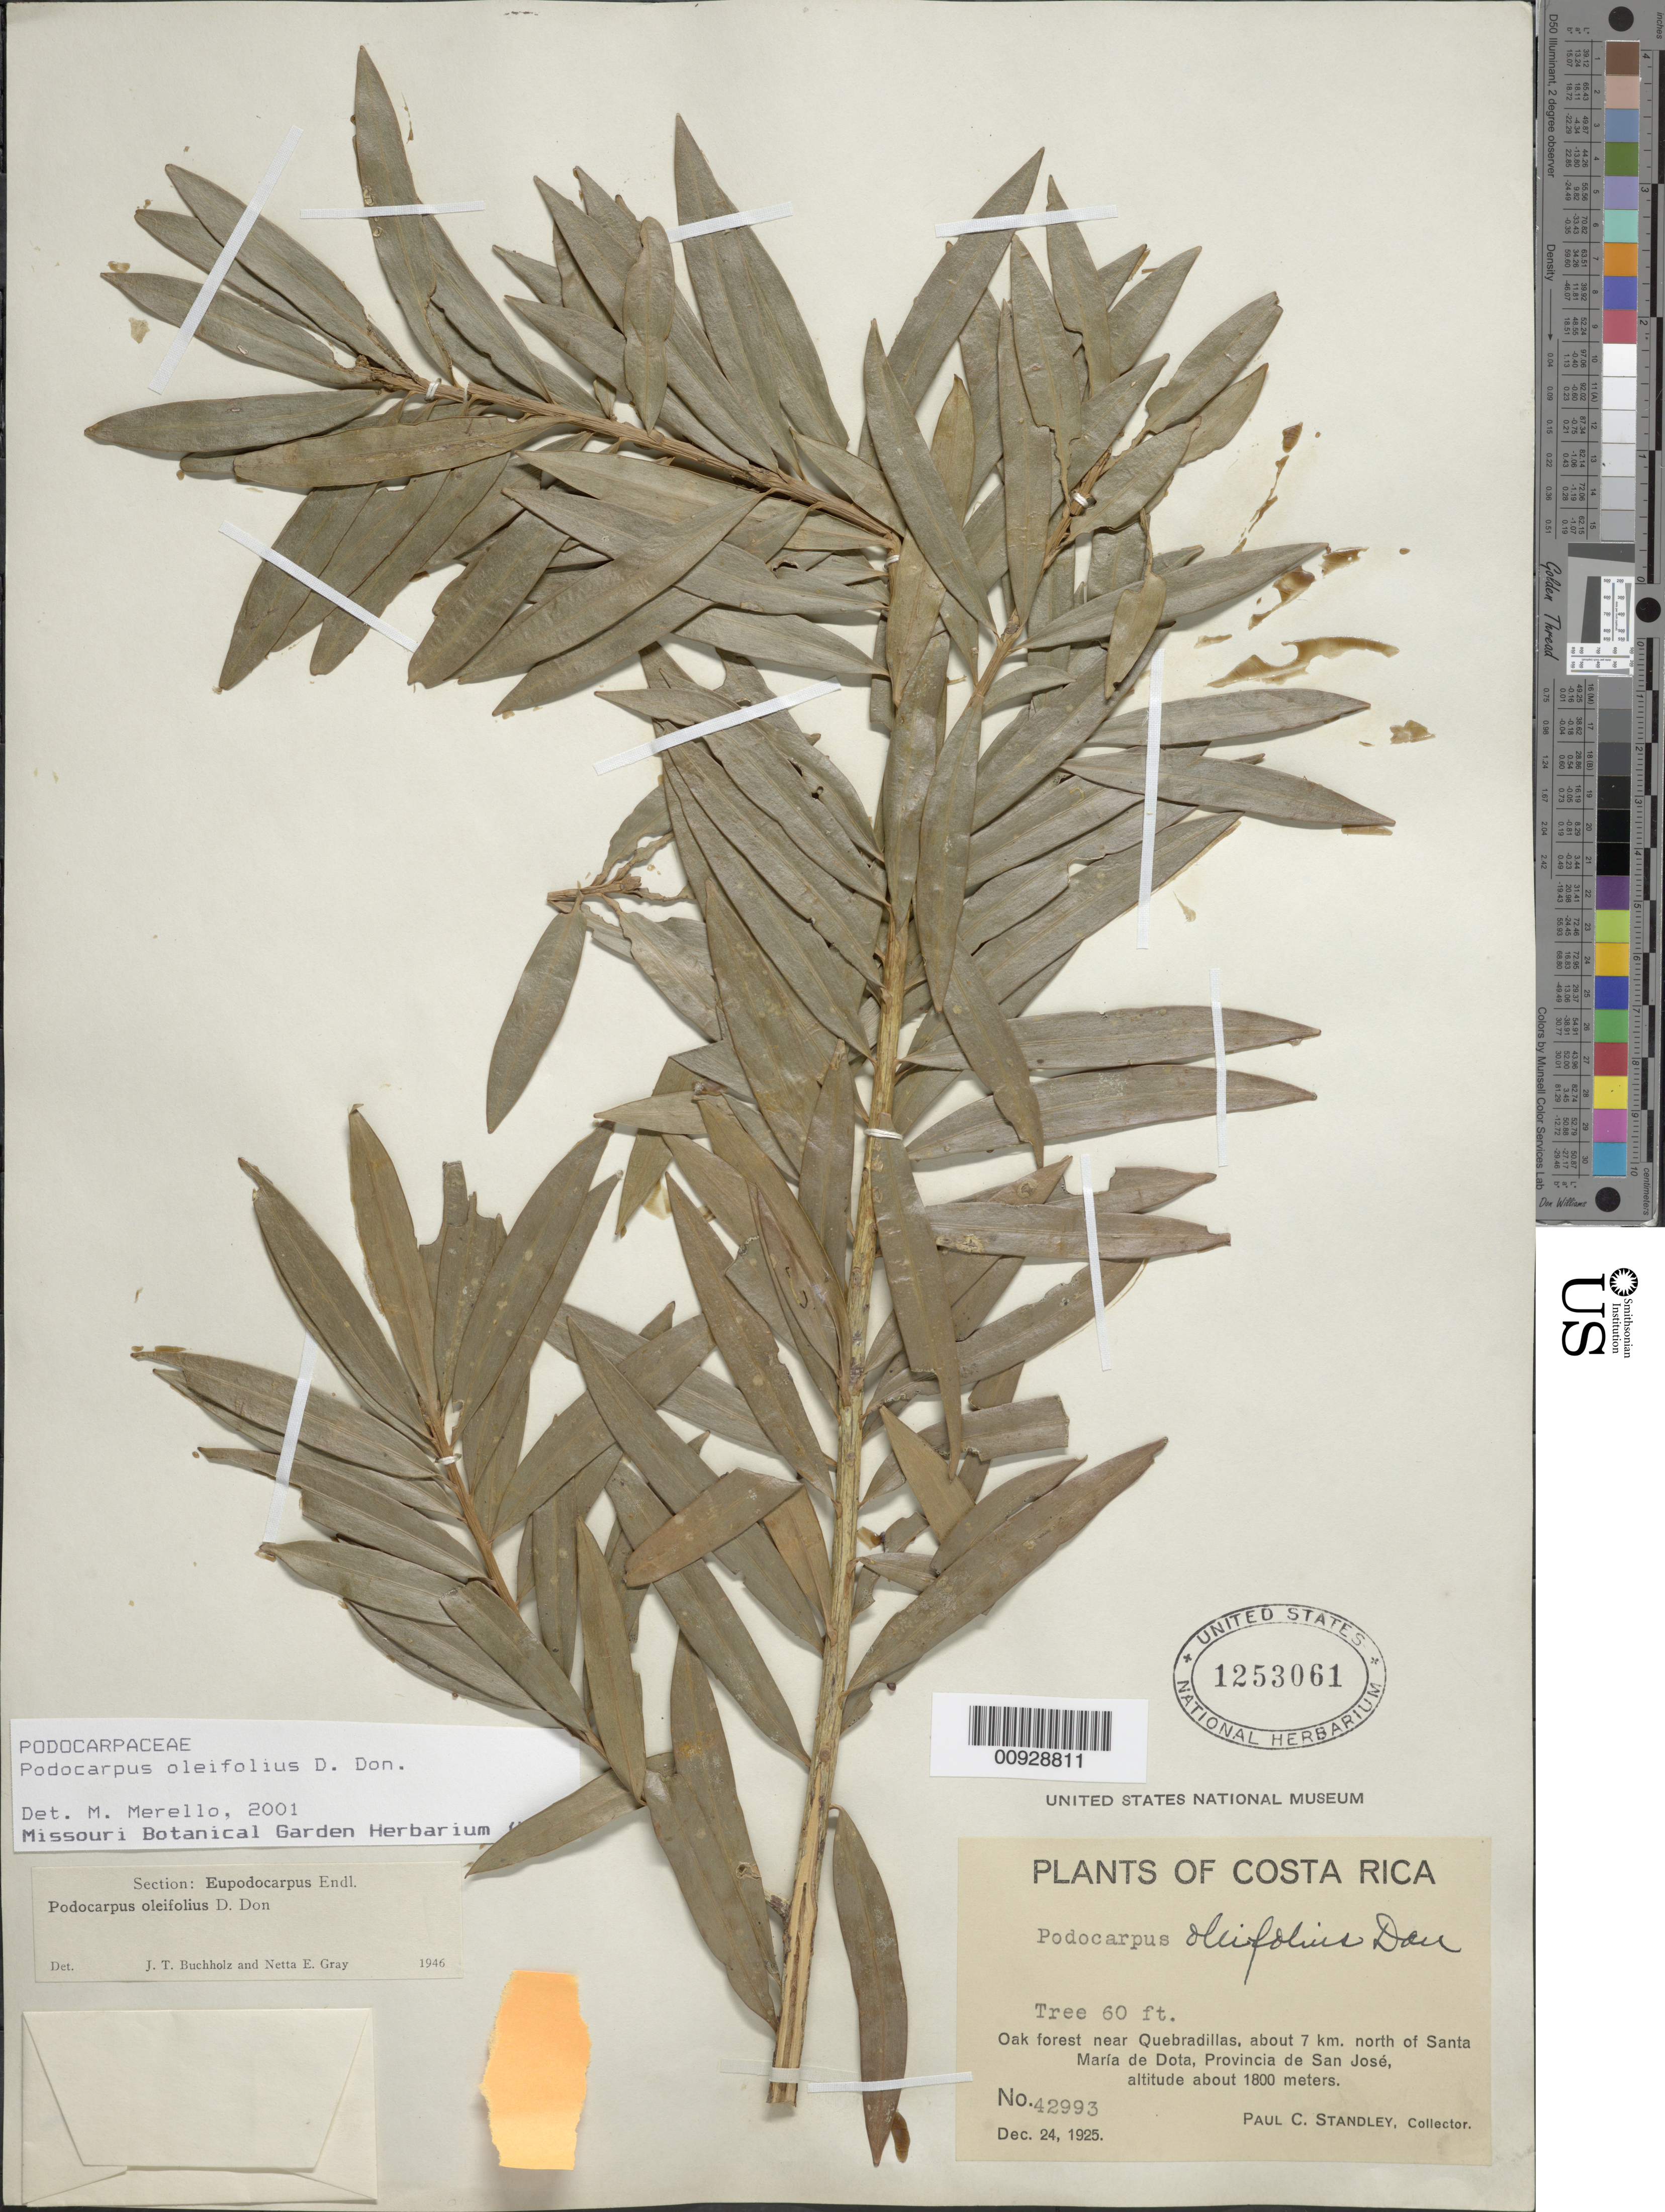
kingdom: Plantae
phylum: Tracheophyta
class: Pinopsida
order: Pinales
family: Podocarpaceae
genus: Podocarpus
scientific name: Podocarpus oleifolius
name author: D. Don ex Lamb.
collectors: P. C. Standley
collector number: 42993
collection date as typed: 24 Dec 1925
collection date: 1925-12-24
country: Costa Rica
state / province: San José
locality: Near Quebradillas, about 7 km. north of Santa María de Dota, Provincia de San José, Costa Rica.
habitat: Oak forest.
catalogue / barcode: US 1253061